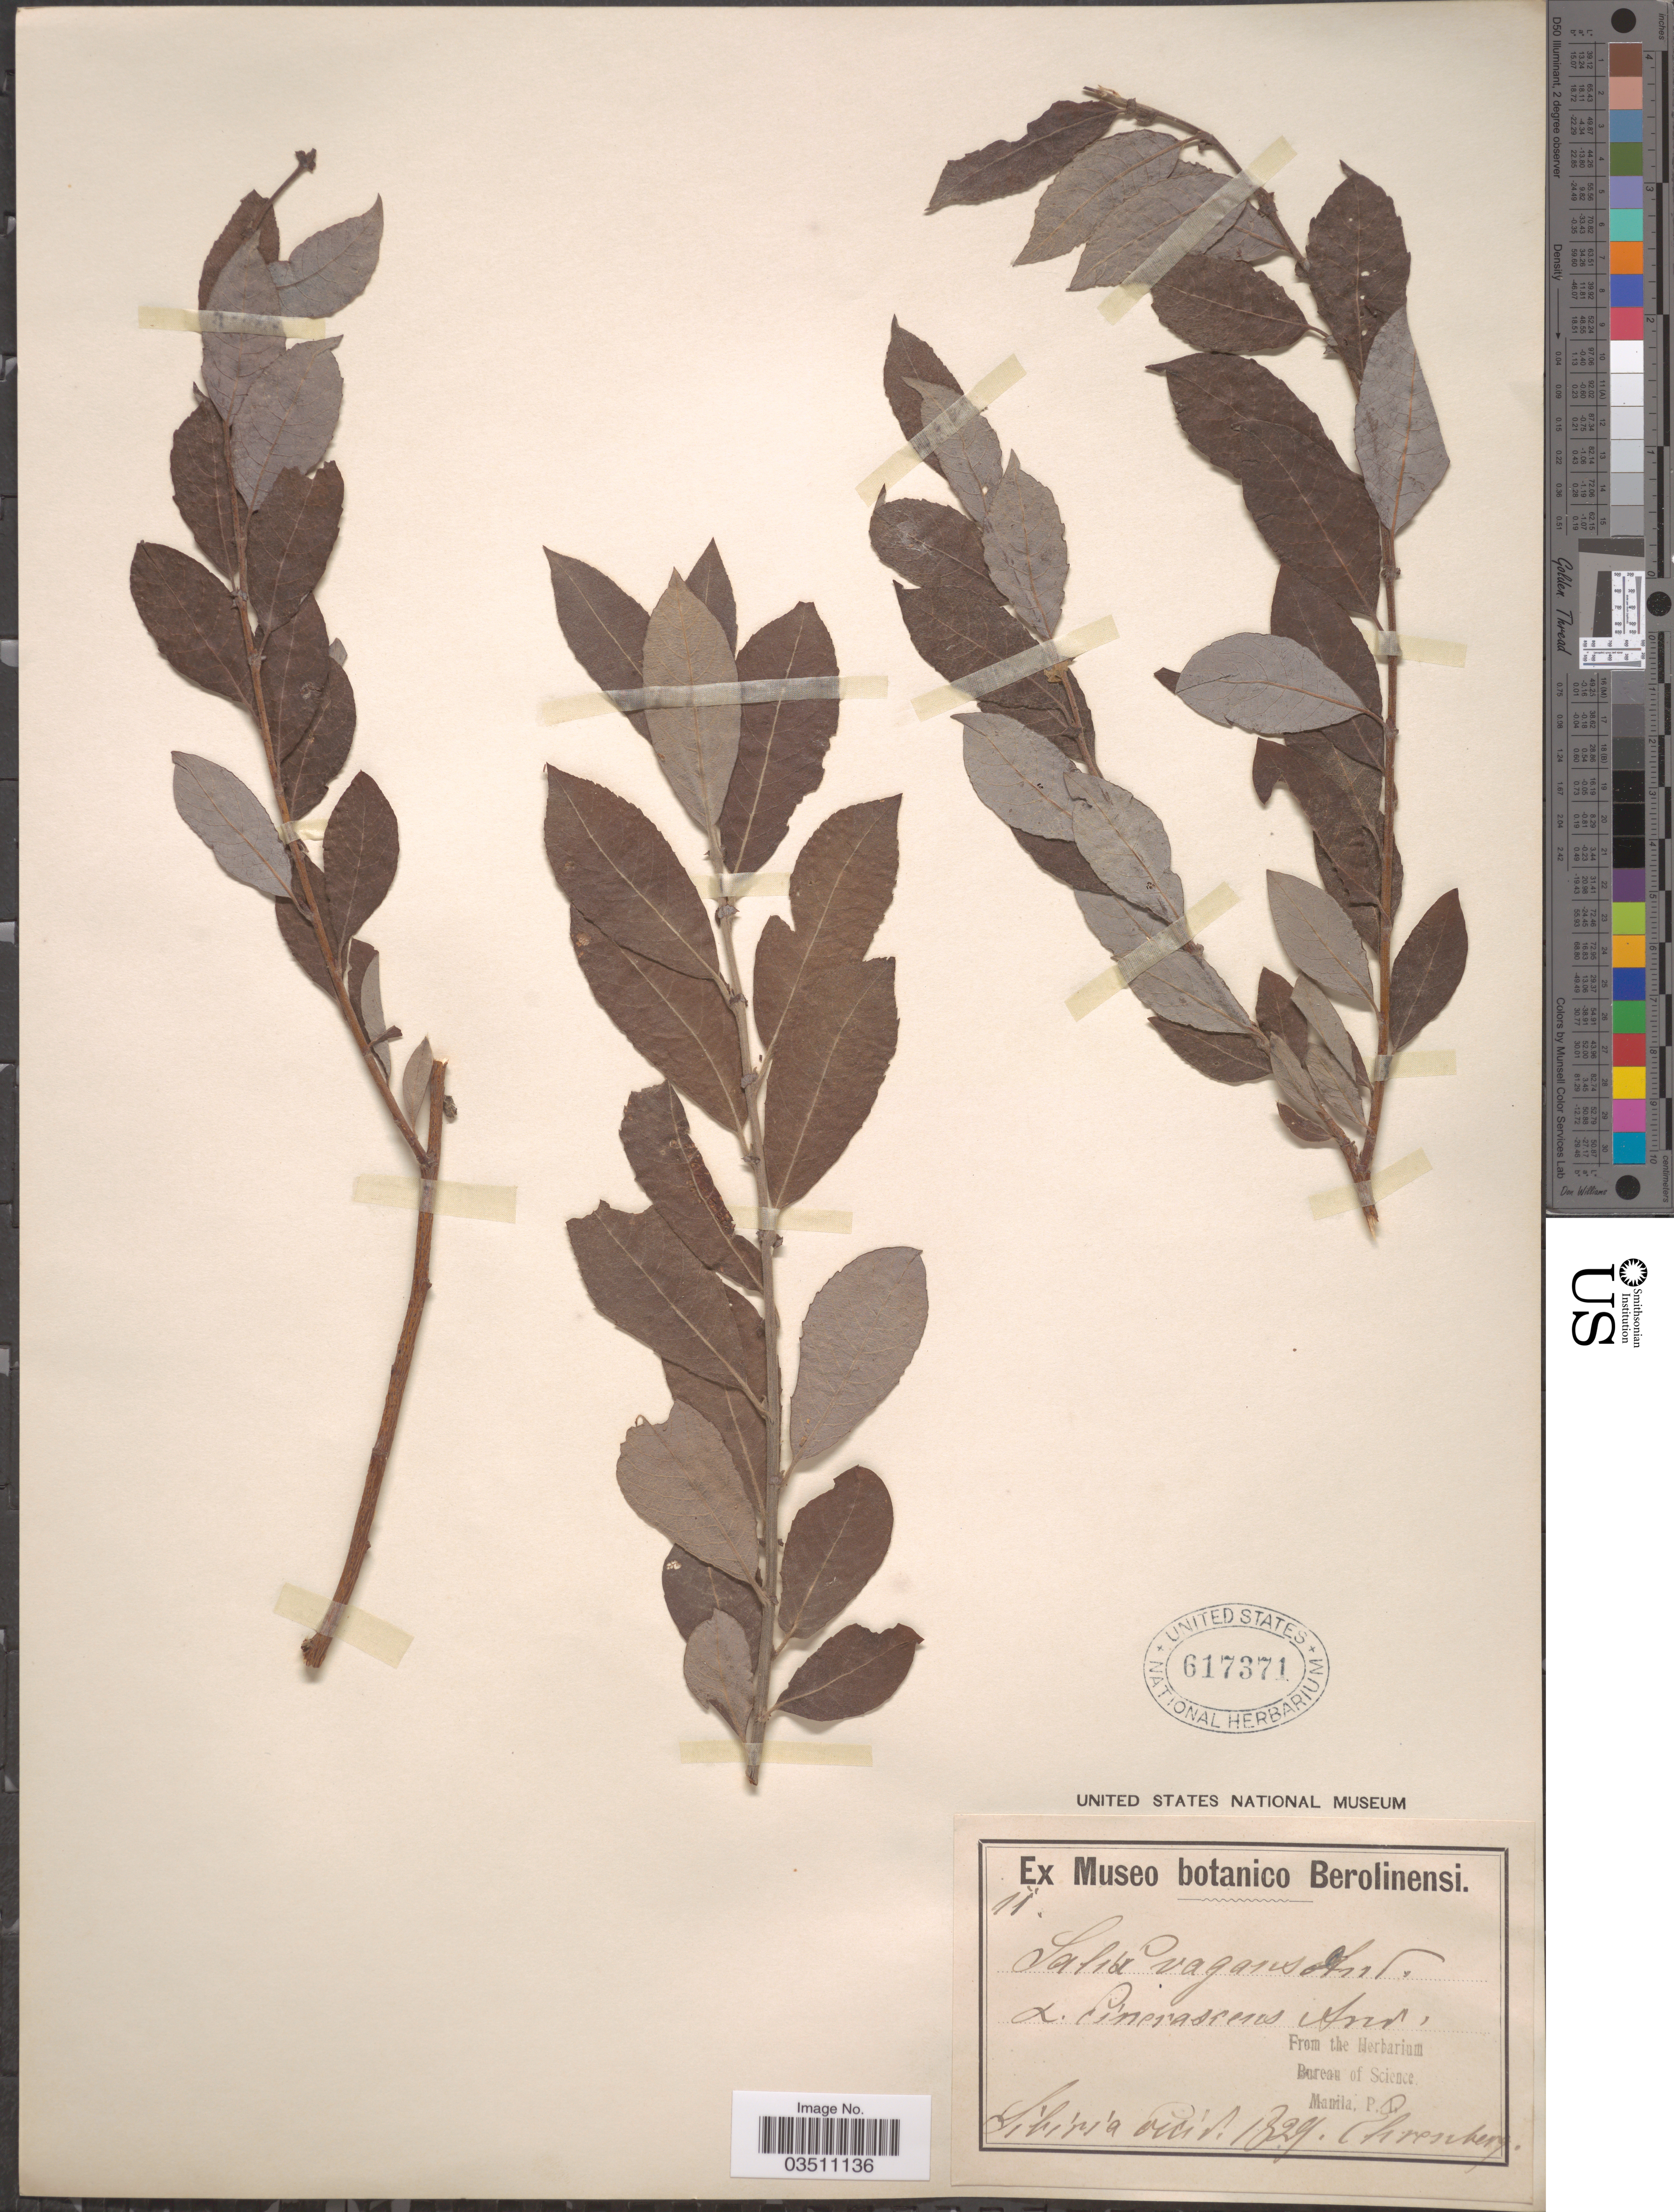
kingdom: Plantae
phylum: Tracheophyta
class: Magnoliopsida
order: Malpighiales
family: Salicaceae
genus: Salix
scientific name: Salix vagans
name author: Hook. f. ex Andersson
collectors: -. Ehrenberg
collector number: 11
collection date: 1829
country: Russian Federation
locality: Sibiria Occid.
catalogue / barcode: US 617371